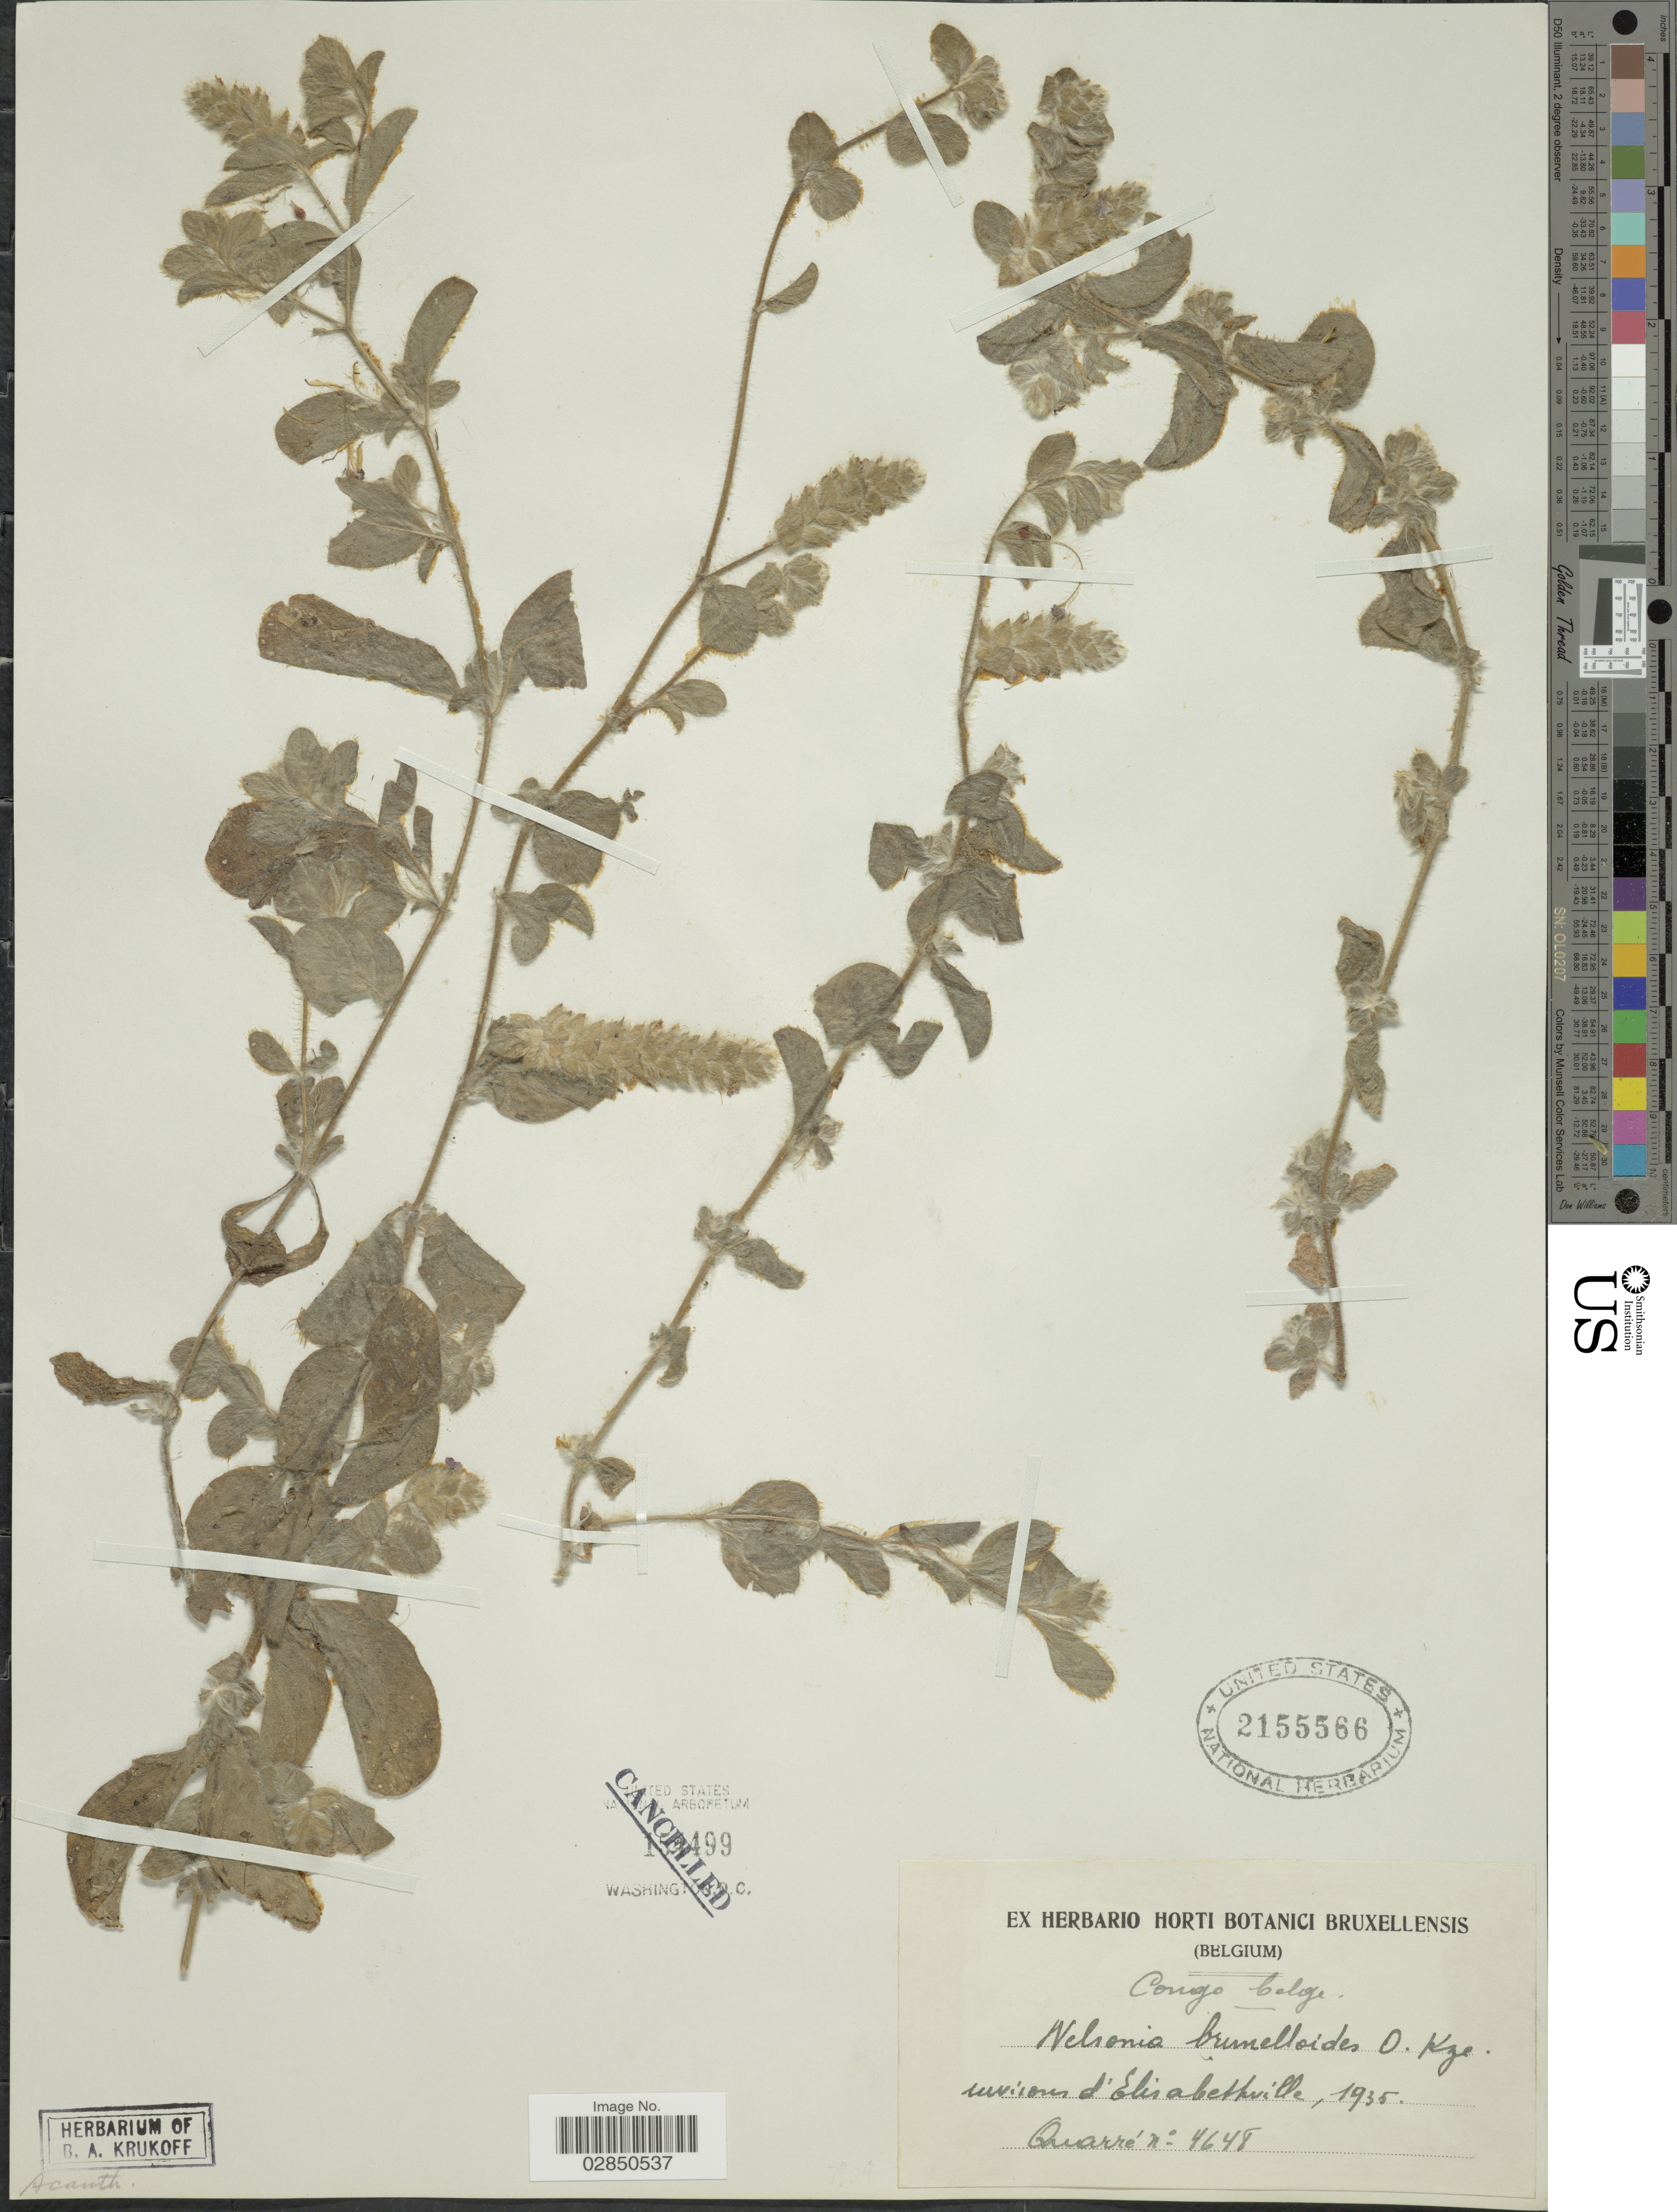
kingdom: Plantae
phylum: Tracheophyta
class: Magnoliopsida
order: Lamiales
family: Acanthaceae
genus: Nelsonia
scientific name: Nelsonia canescens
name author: (Lam.) Spreng.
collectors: -. Quarre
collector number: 4648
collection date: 1935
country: Congo, Democratic Republic of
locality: Congo Belge, environ d'Elisabethville.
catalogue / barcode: US 2155566